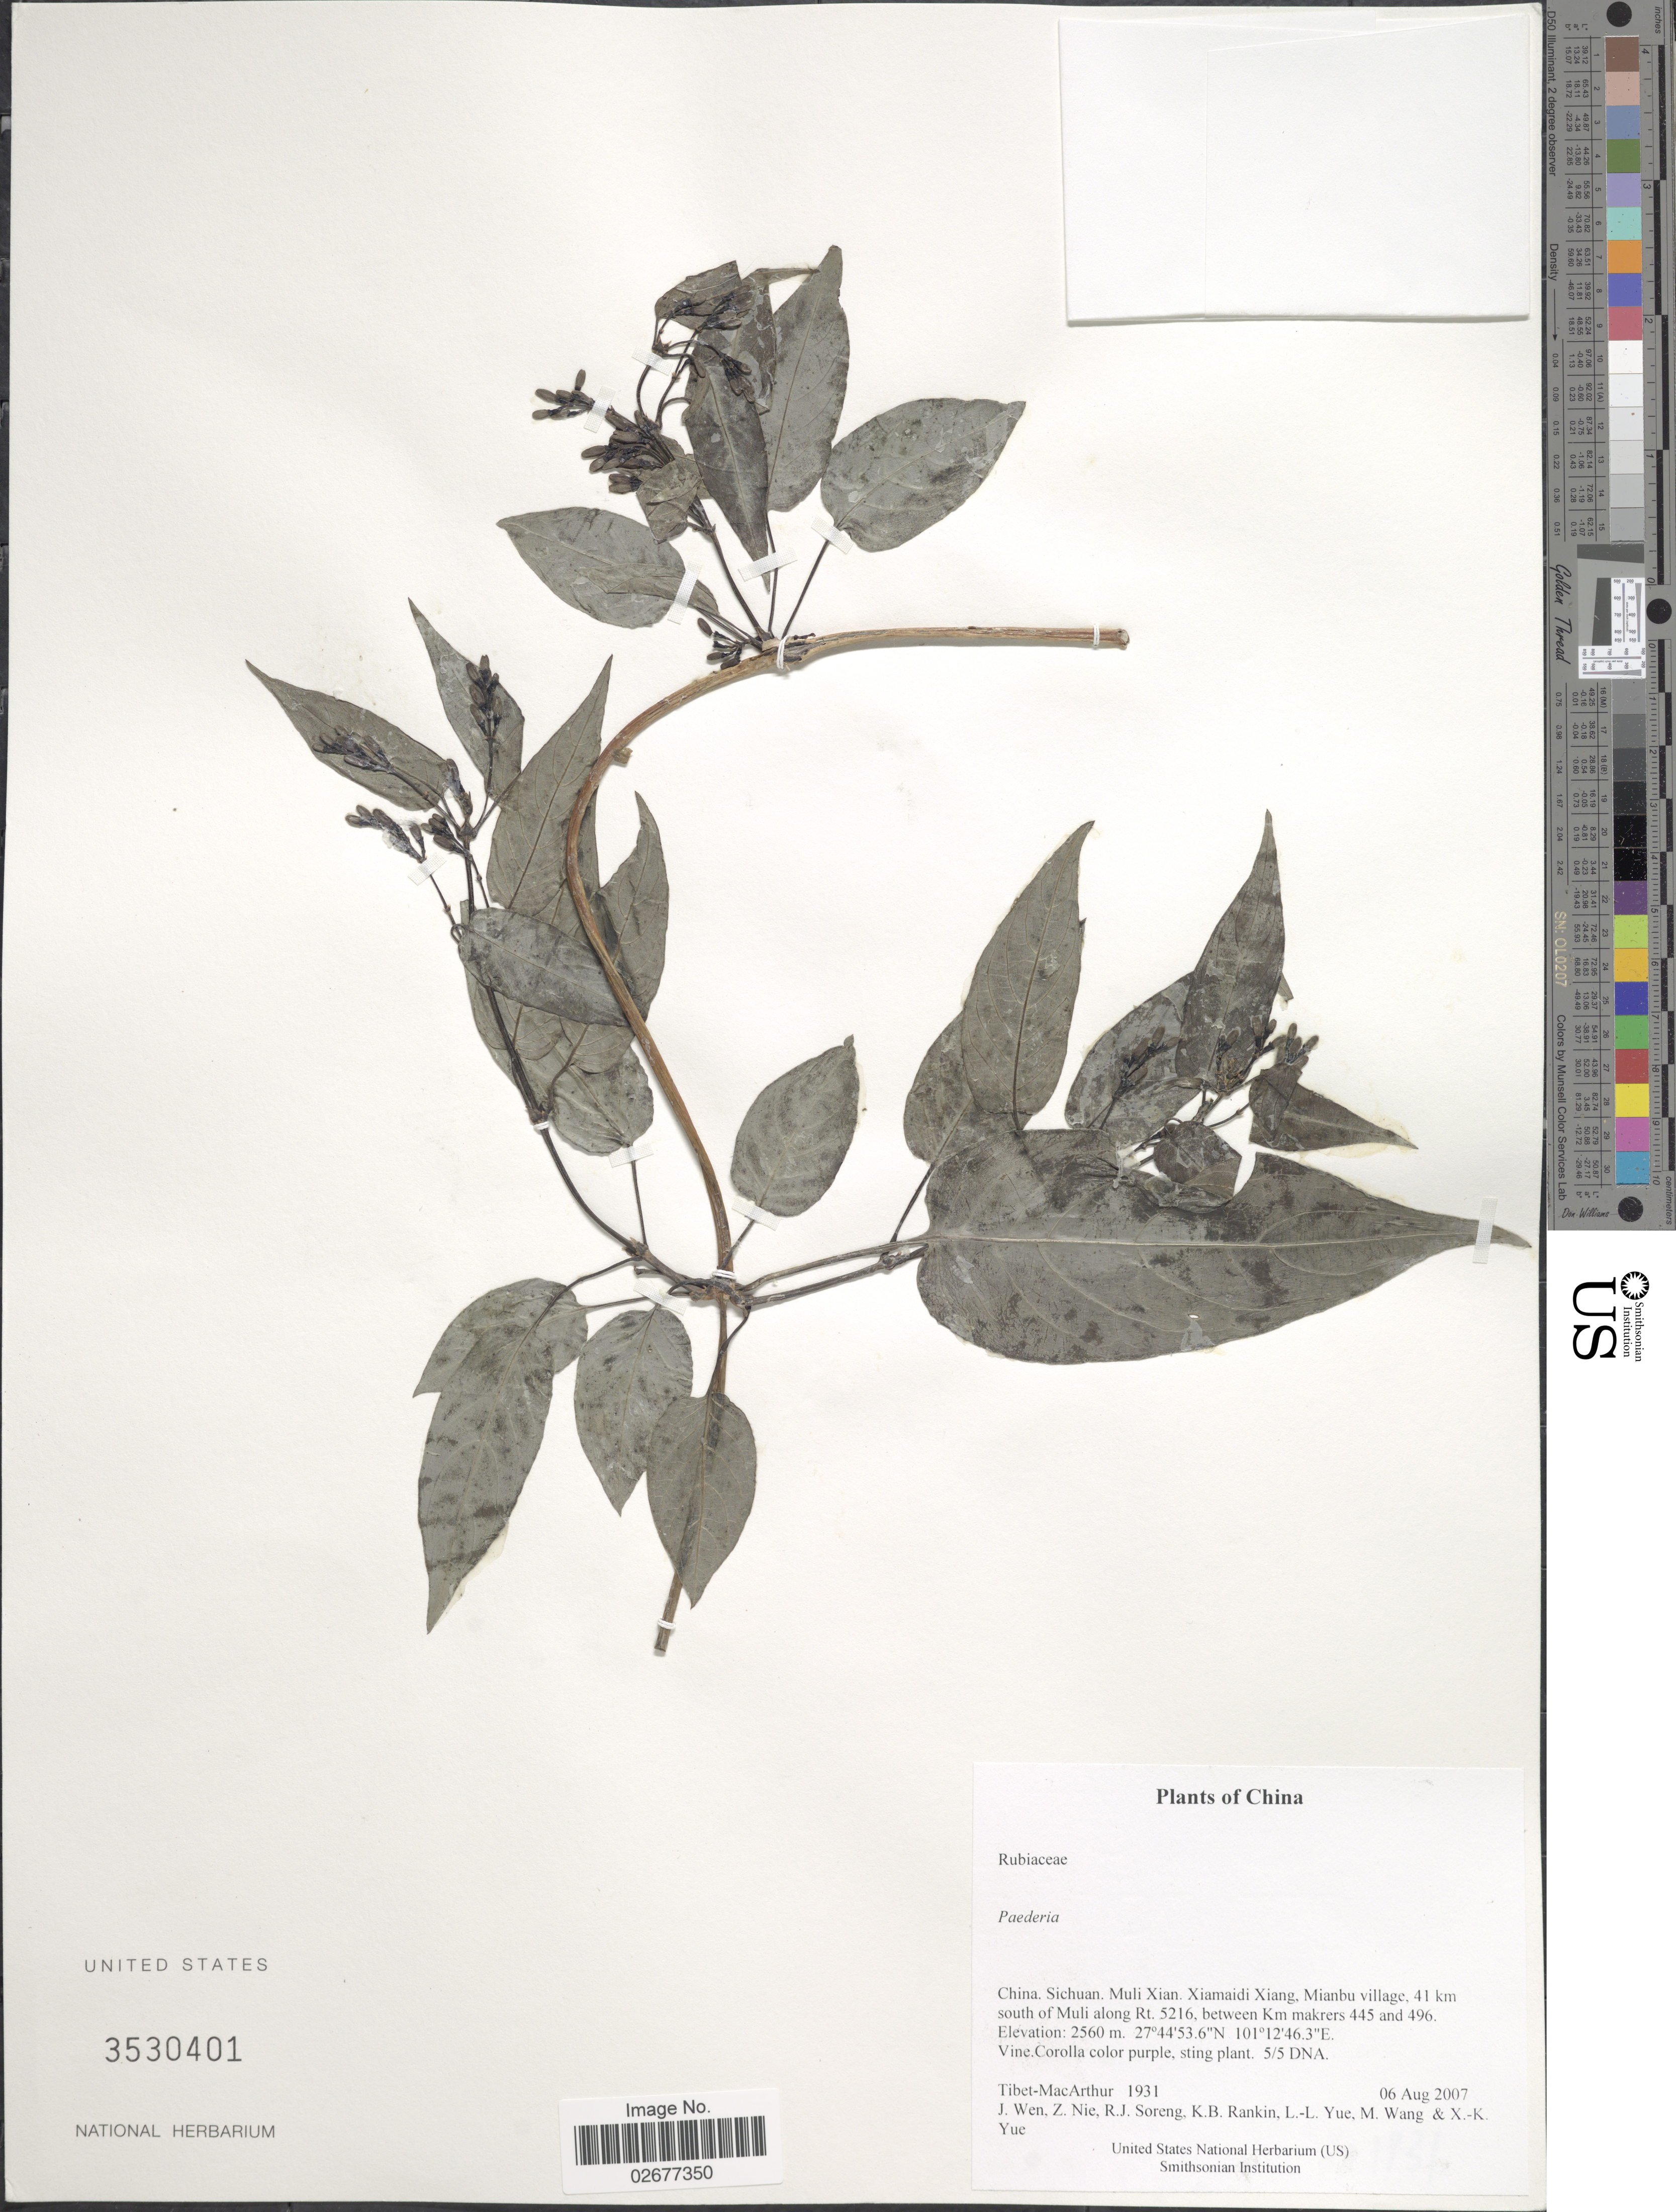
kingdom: Plantae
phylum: Tracheophyta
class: Magnoliopsida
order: Gentianales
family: Rubiaceae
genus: Paederia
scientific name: Paederia cavaleriei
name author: H. Lév.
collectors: Tibet-MacArthur, J. Wen, Z. Nie, R. J. Soreng & et al.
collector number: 1931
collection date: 2007-08-06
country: China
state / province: Sichuan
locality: Muli Xian, Xiamaidi Xiang, Mianbu village, 41 km south of Muli along Rt. 5216, between Km markers 445 and 496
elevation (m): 2560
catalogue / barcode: US 3530401